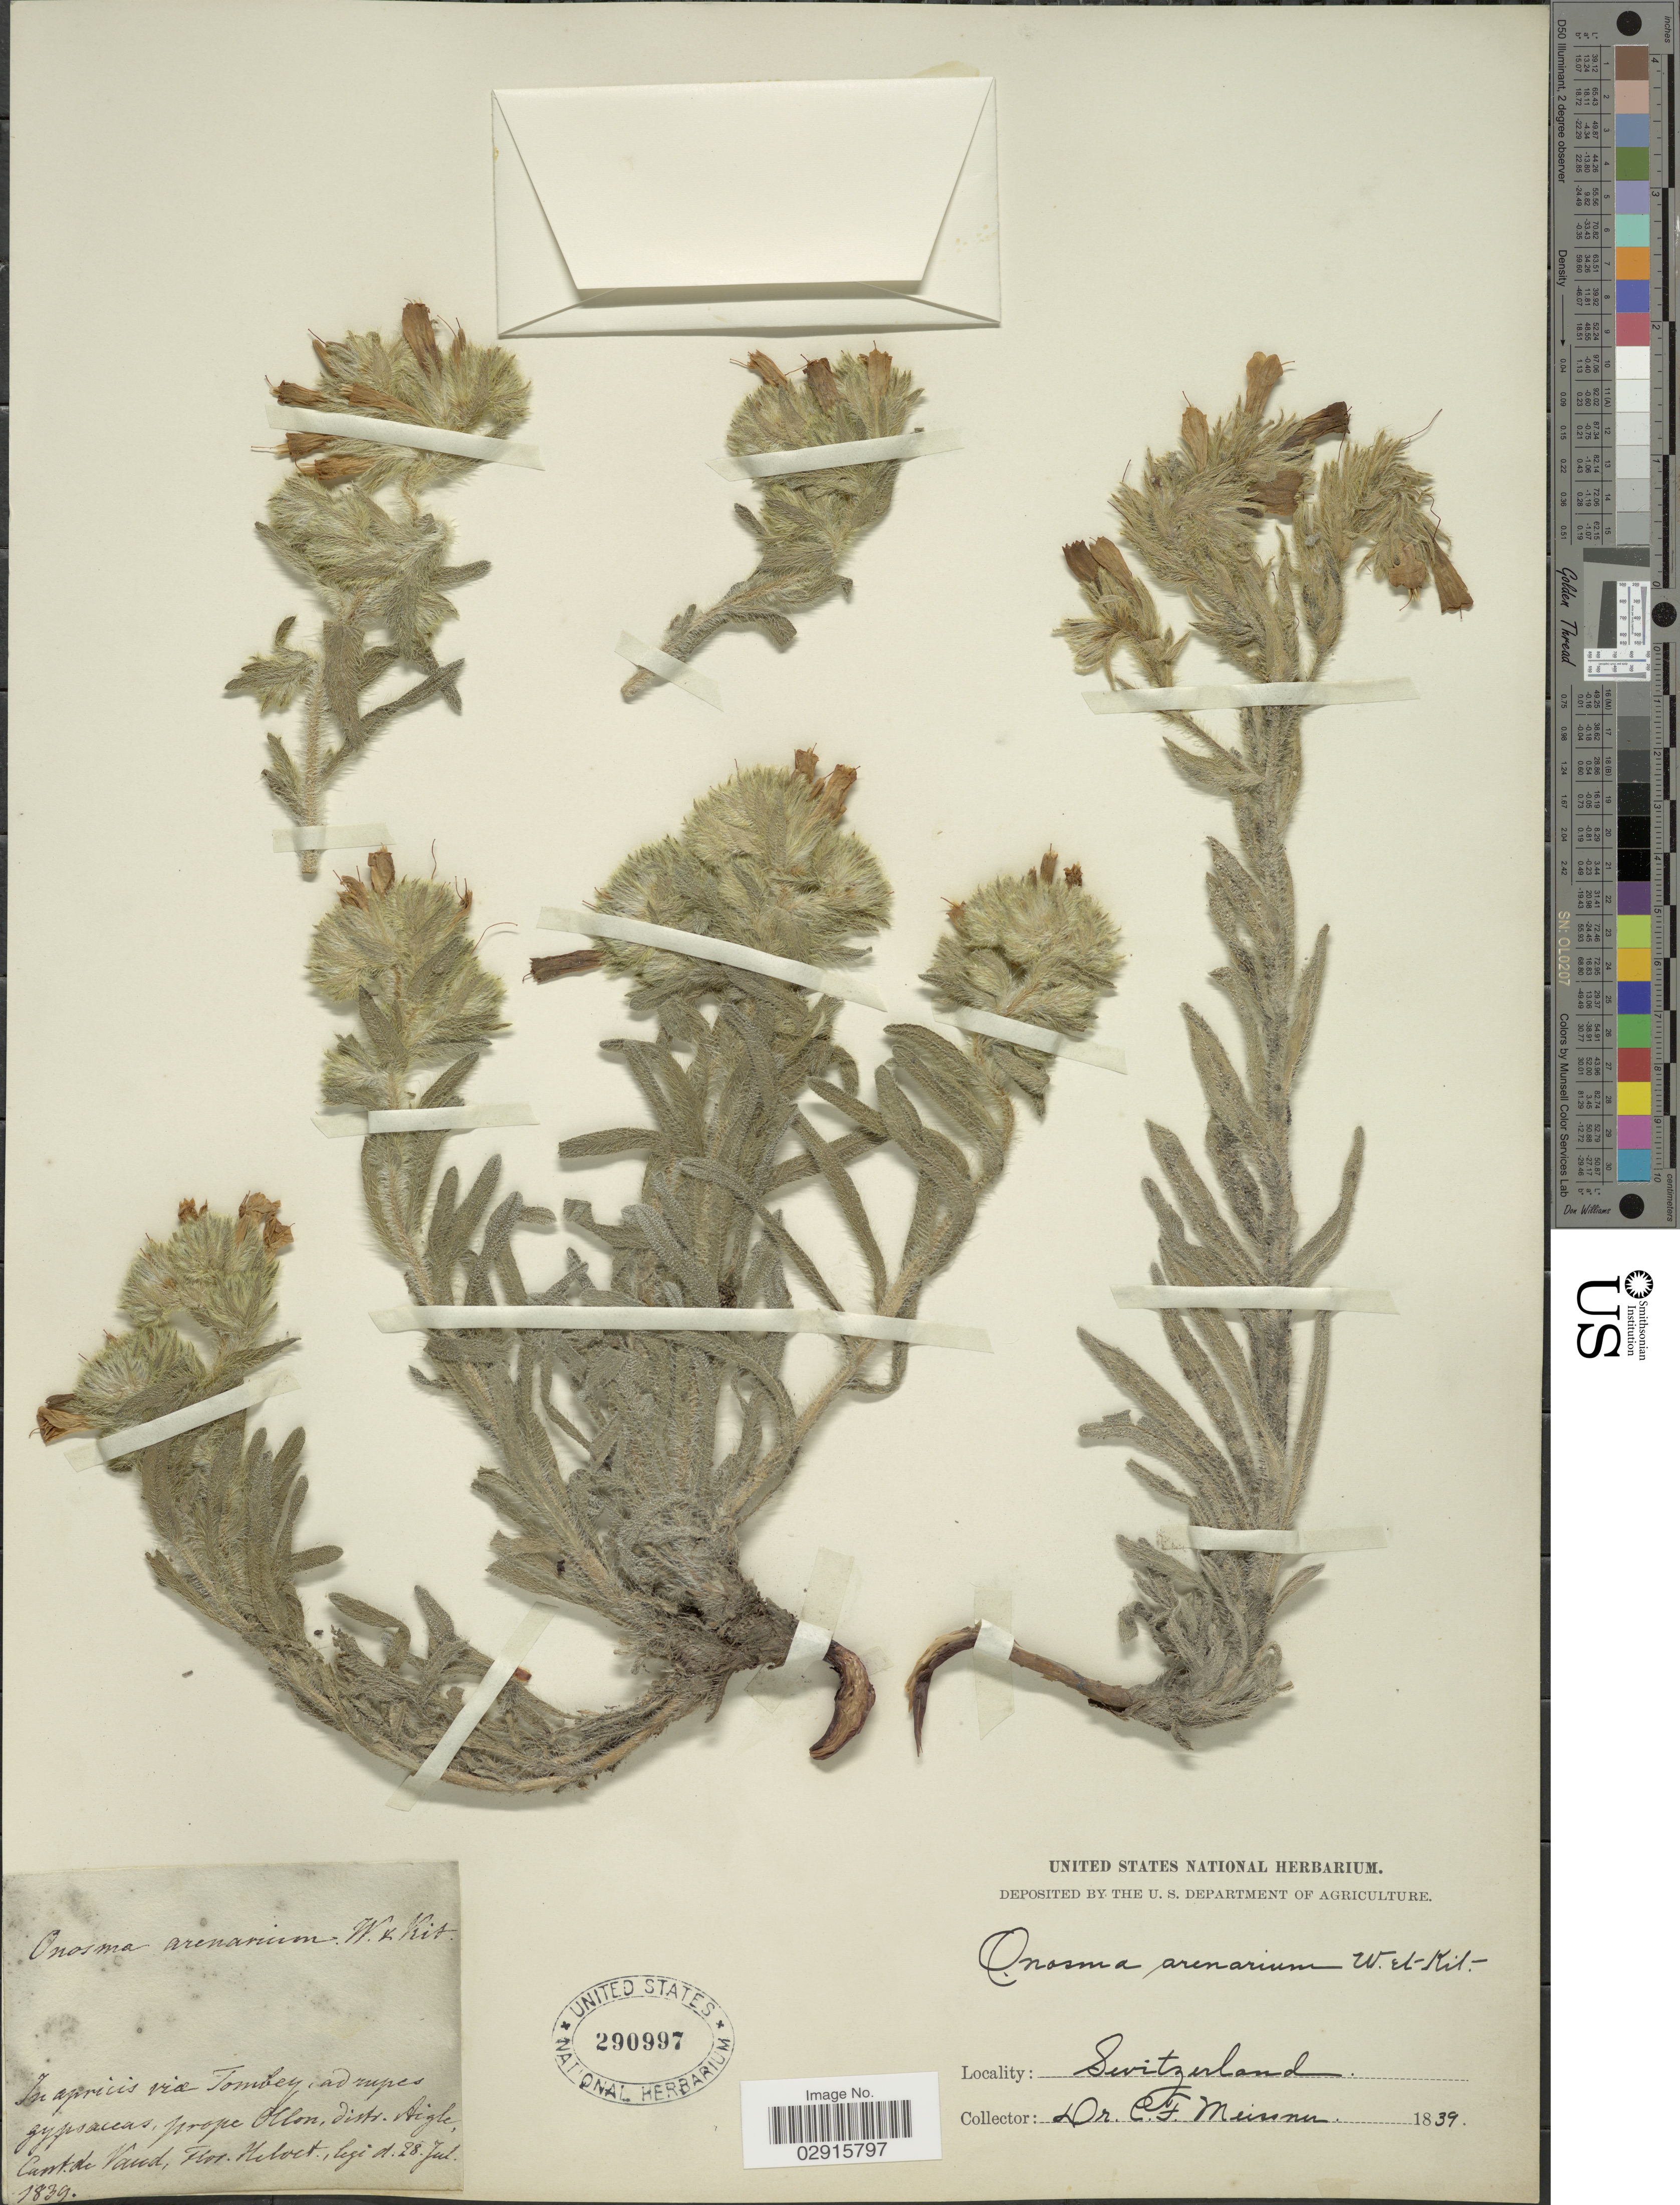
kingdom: Plantae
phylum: Tracheophyta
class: Magnoliopsida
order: Boraginales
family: Boraginaceae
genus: Onosma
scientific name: Onosma arenaria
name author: Waldst. & Kit.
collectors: C. F. W. Meissner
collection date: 1839-07-28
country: Switzerland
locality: In apricis via Tombey, ad rupes gypsaceas, prope Ollon, distr. Aigle, Cant. de Vaud.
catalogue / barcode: US 290997